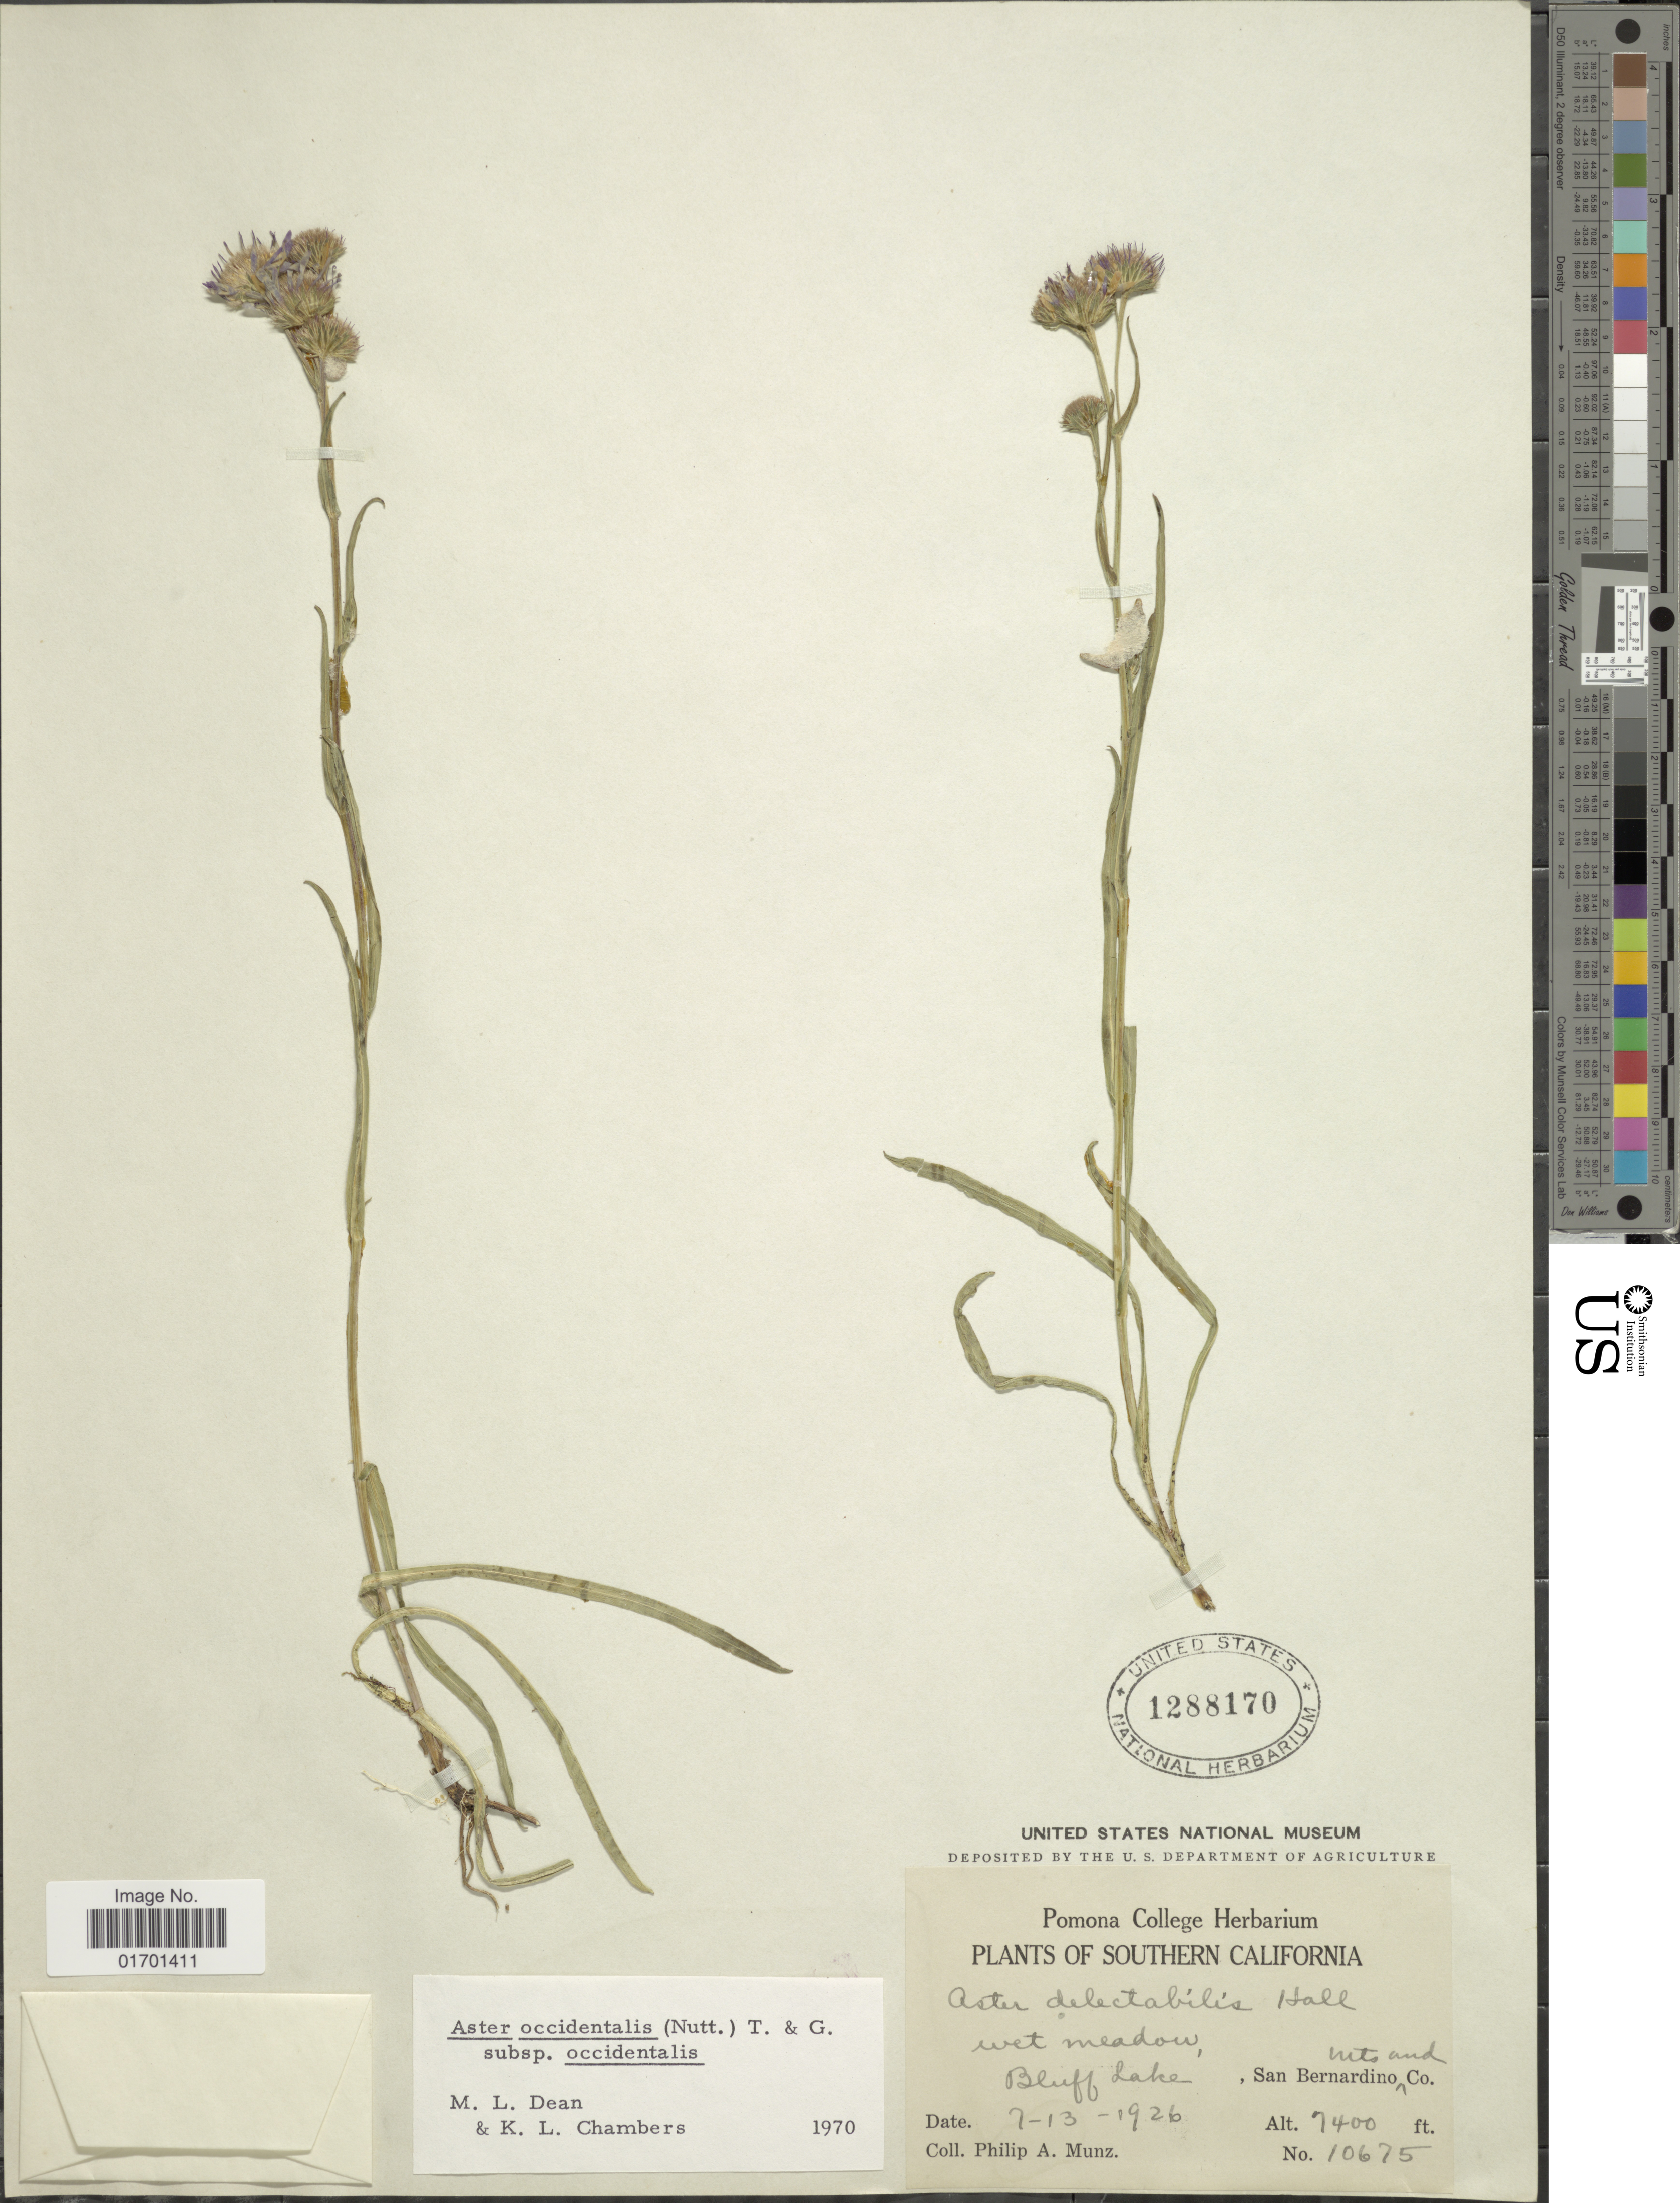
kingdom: Plantae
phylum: Tracheophyta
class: Magnoliopsida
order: Asterales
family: Asteraceae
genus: Symphyotrichum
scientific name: Symphyotrichum spathulatum var. spathulatum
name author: (Lindl.) G.L. Nesom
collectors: P. A. Munz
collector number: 10675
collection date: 1926-07-13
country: United States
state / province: California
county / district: San Bernardino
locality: Southern California, Bluff Lake, San Bernardino Mts and Co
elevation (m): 2256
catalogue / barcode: US 1288170